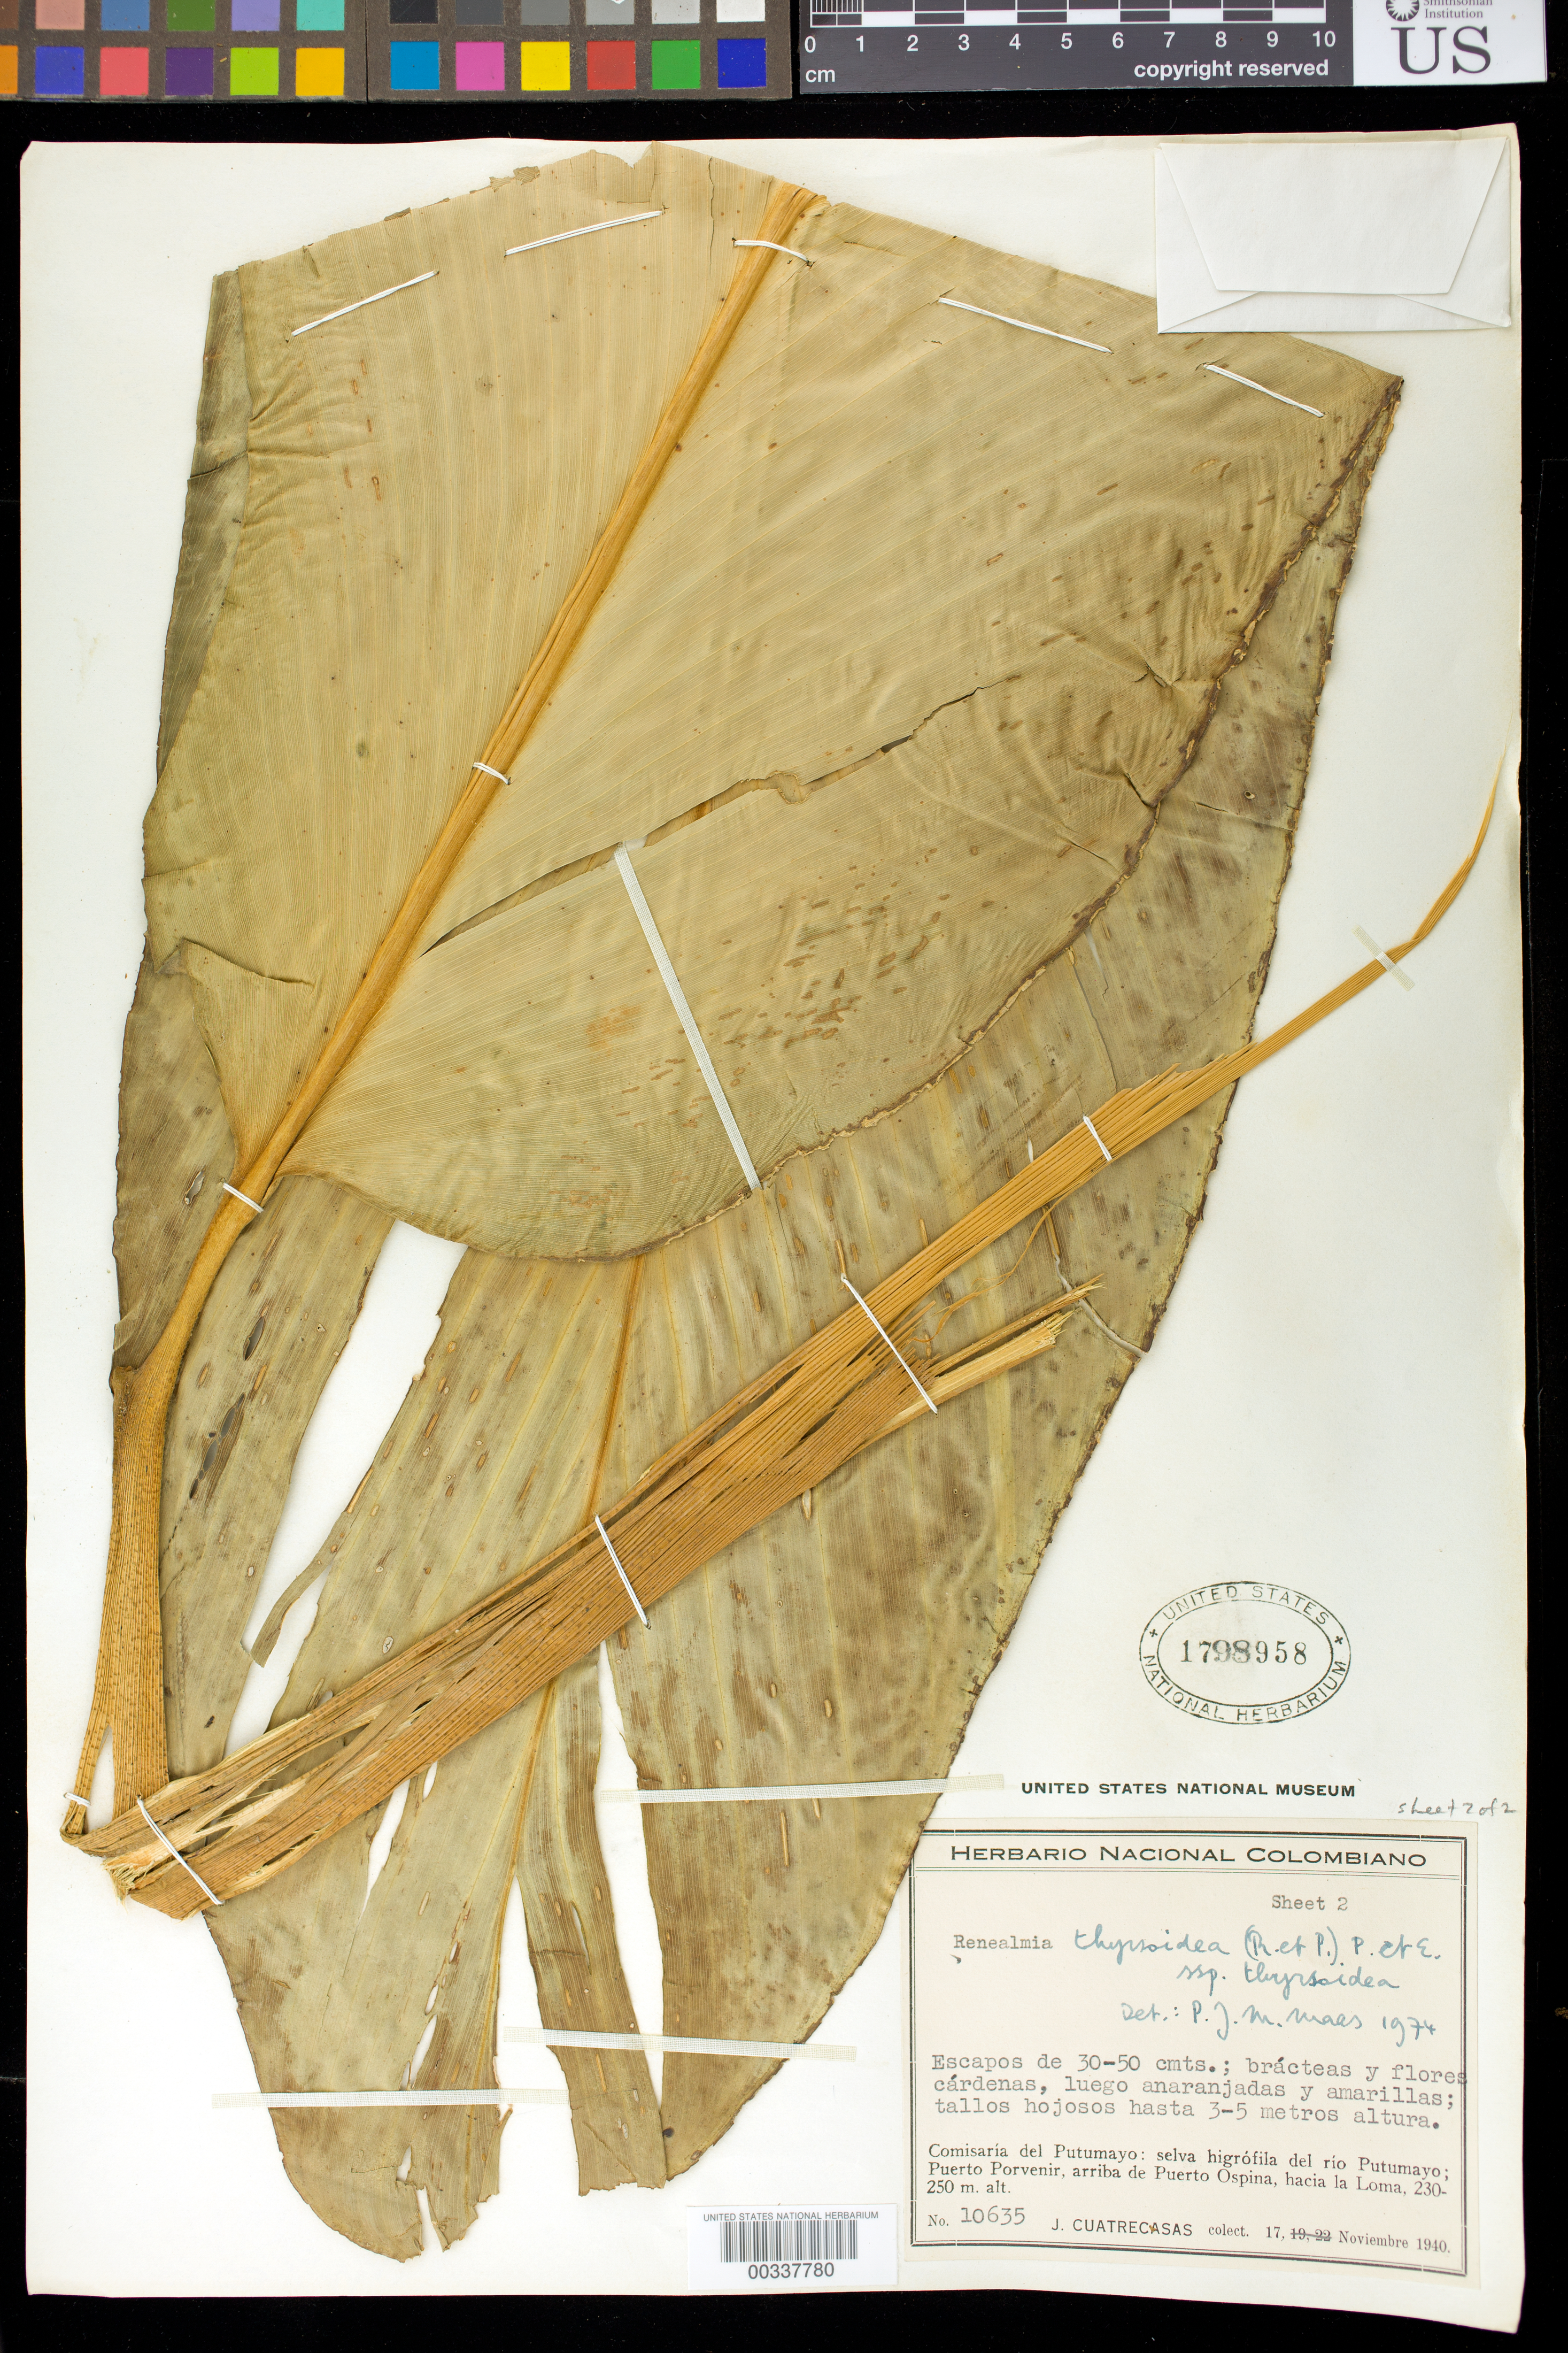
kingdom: Plantae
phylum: Tracheophyta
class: Liliopsida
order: Zingiberales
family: Zingiberaceae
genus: Renealmia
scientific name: Renealmia thyrsoidea subsp. thyrsoidea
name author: (Ruiz & Pav.) Poepp. & Endl.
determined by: Maas, Paul J. M.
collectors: J. Cuatrecasas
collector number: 10635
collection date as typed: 17 Nov 1940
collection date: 1940-11-17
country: Colombia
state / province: Putumayo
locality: Selva higrofila del Rio Putumayo; Puerto porvenir, Arriba de Puerto Ospina, Hacia la Loma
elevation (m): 230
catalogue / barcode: US 1798958